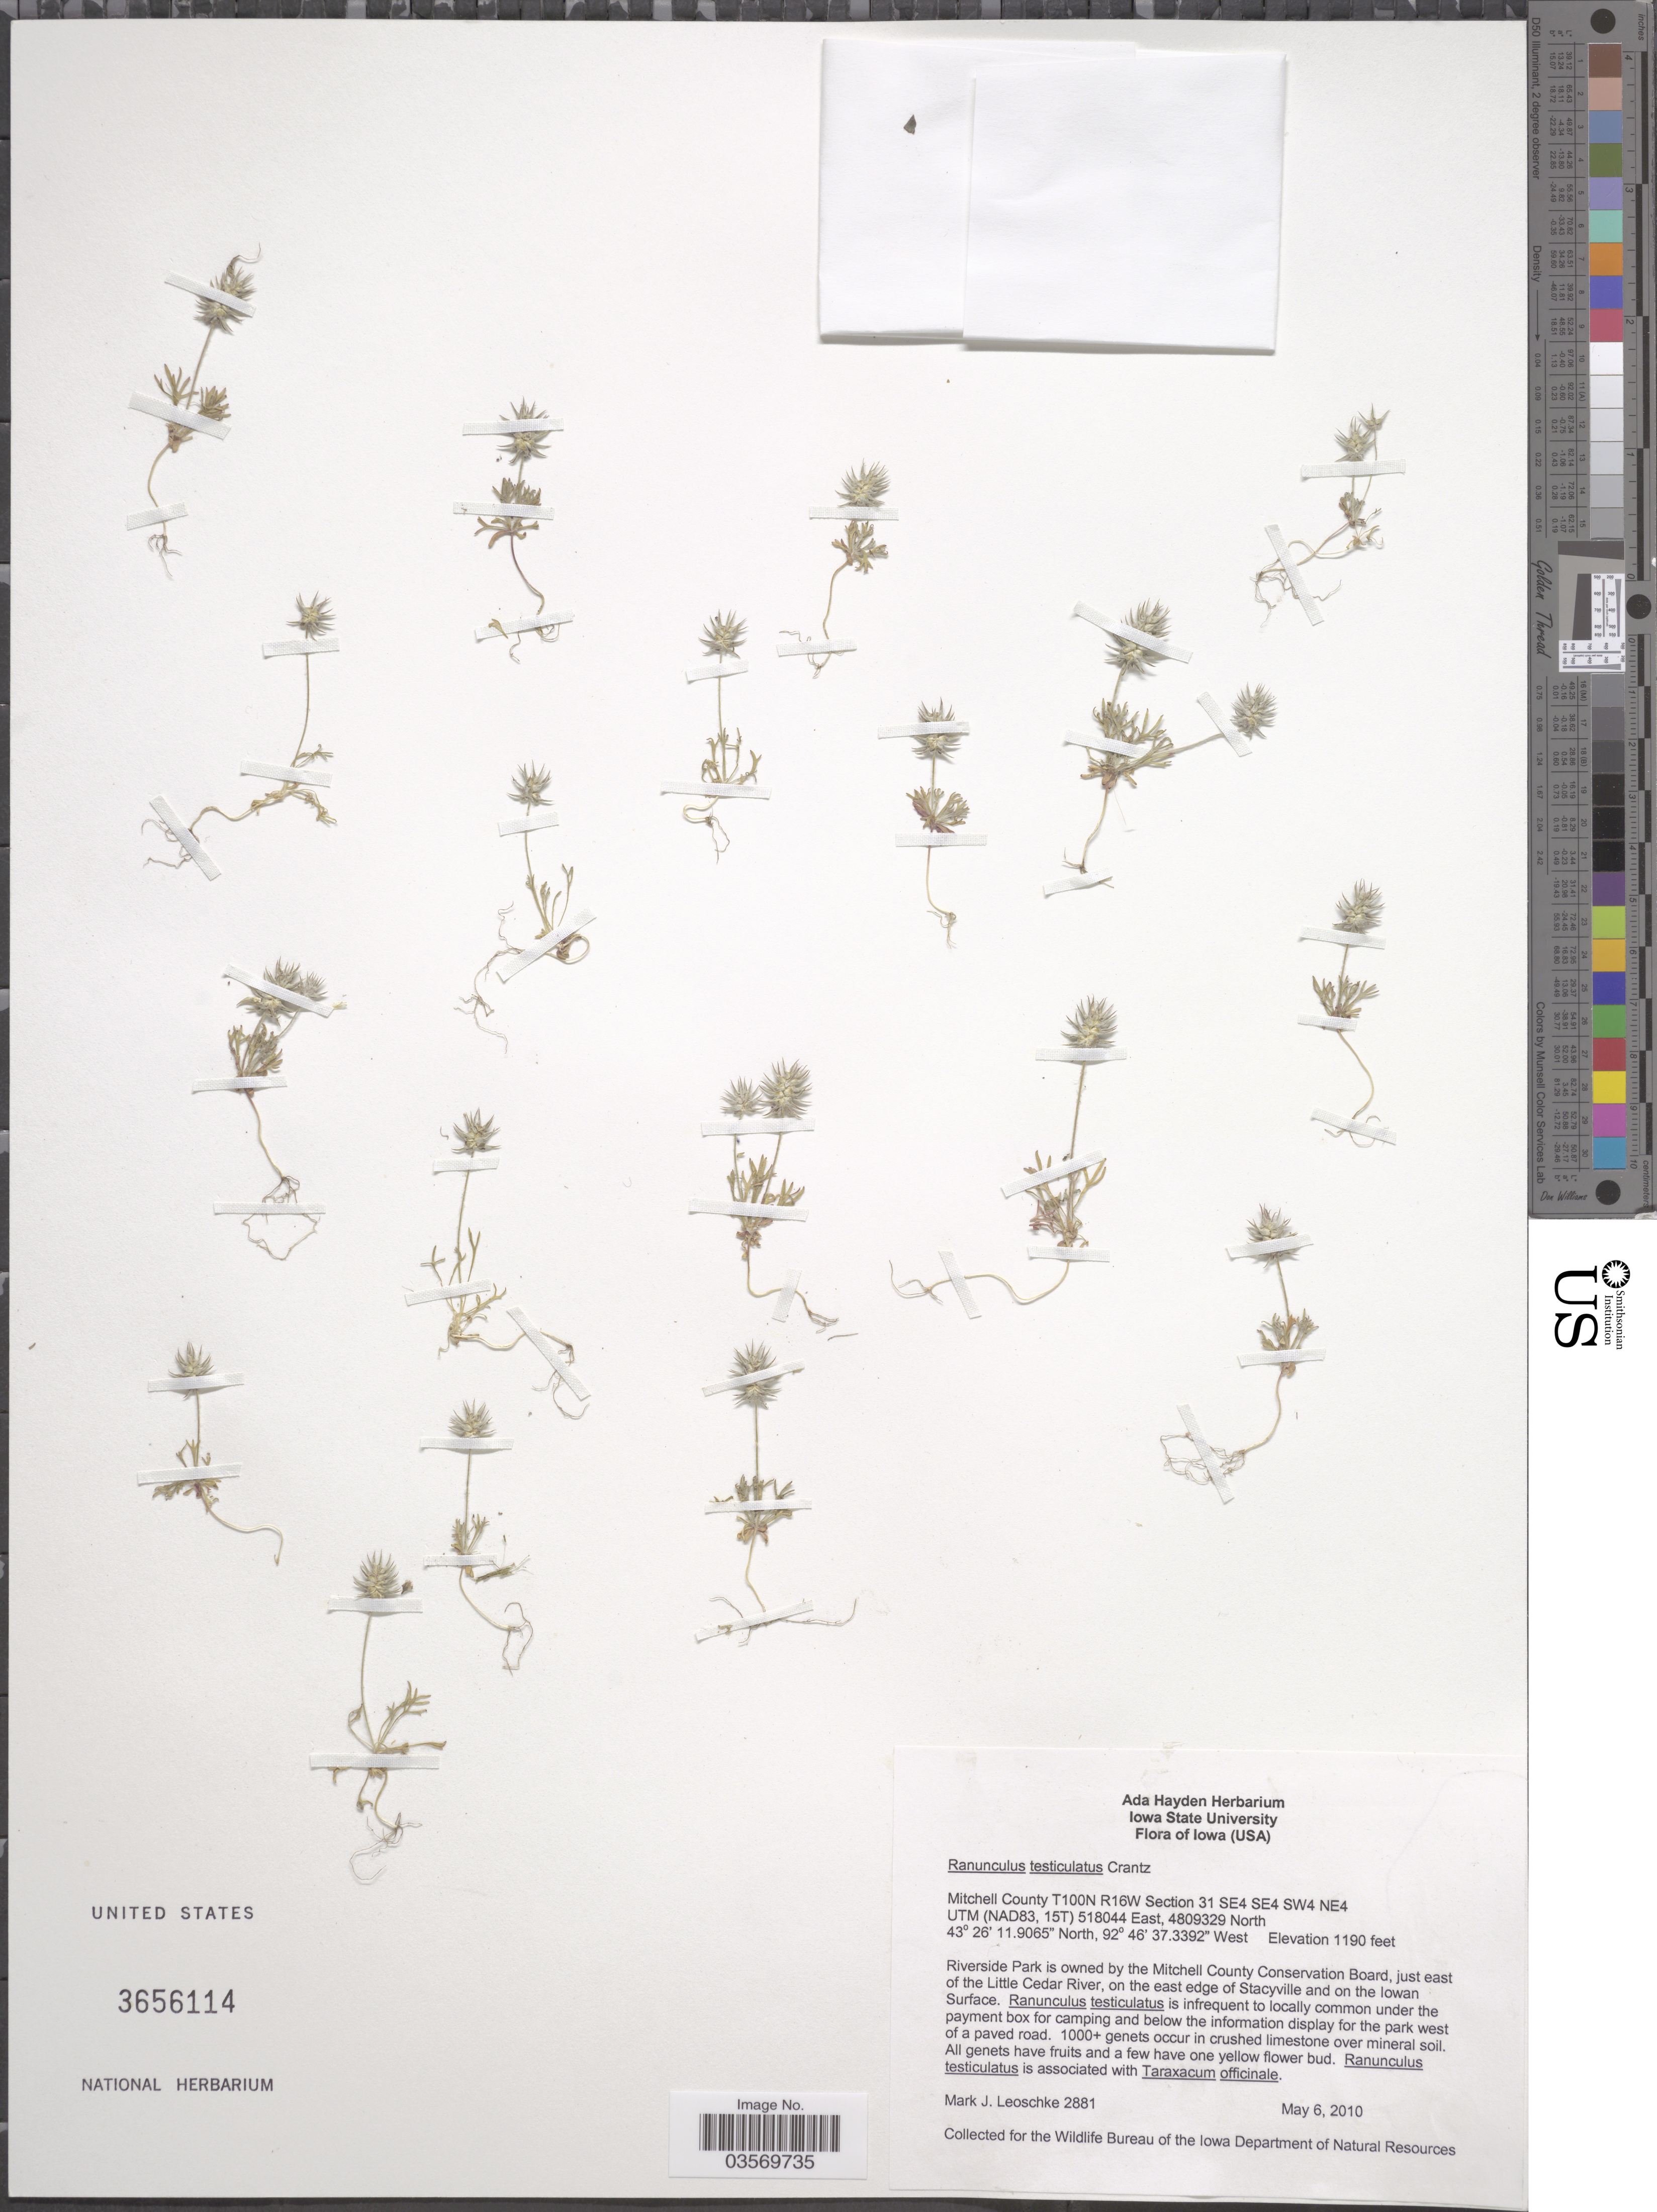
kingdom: Plantae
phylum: Tracheophyta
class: Magnoliopsida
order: Ranunculales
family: Ranunculaceae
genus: Ranunculus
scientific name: Ranunculus testiculatus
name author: Crantz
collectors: M. J. Leoschke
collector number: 2881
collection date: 2010-05-06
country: United States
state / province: Iowa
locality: Mitchell County T100N R16W Section 31 SE4 SE4 SW4 NE4 UTM (NAD83, 15T) 518044 East, 4809329 North. Riverside Park is owned by the Mitchell County Conservation Board, just east of the Little Cedar River, on the east edge of Stacyville and on the Iowan Surface.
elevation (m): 363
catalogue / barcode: US 3656114